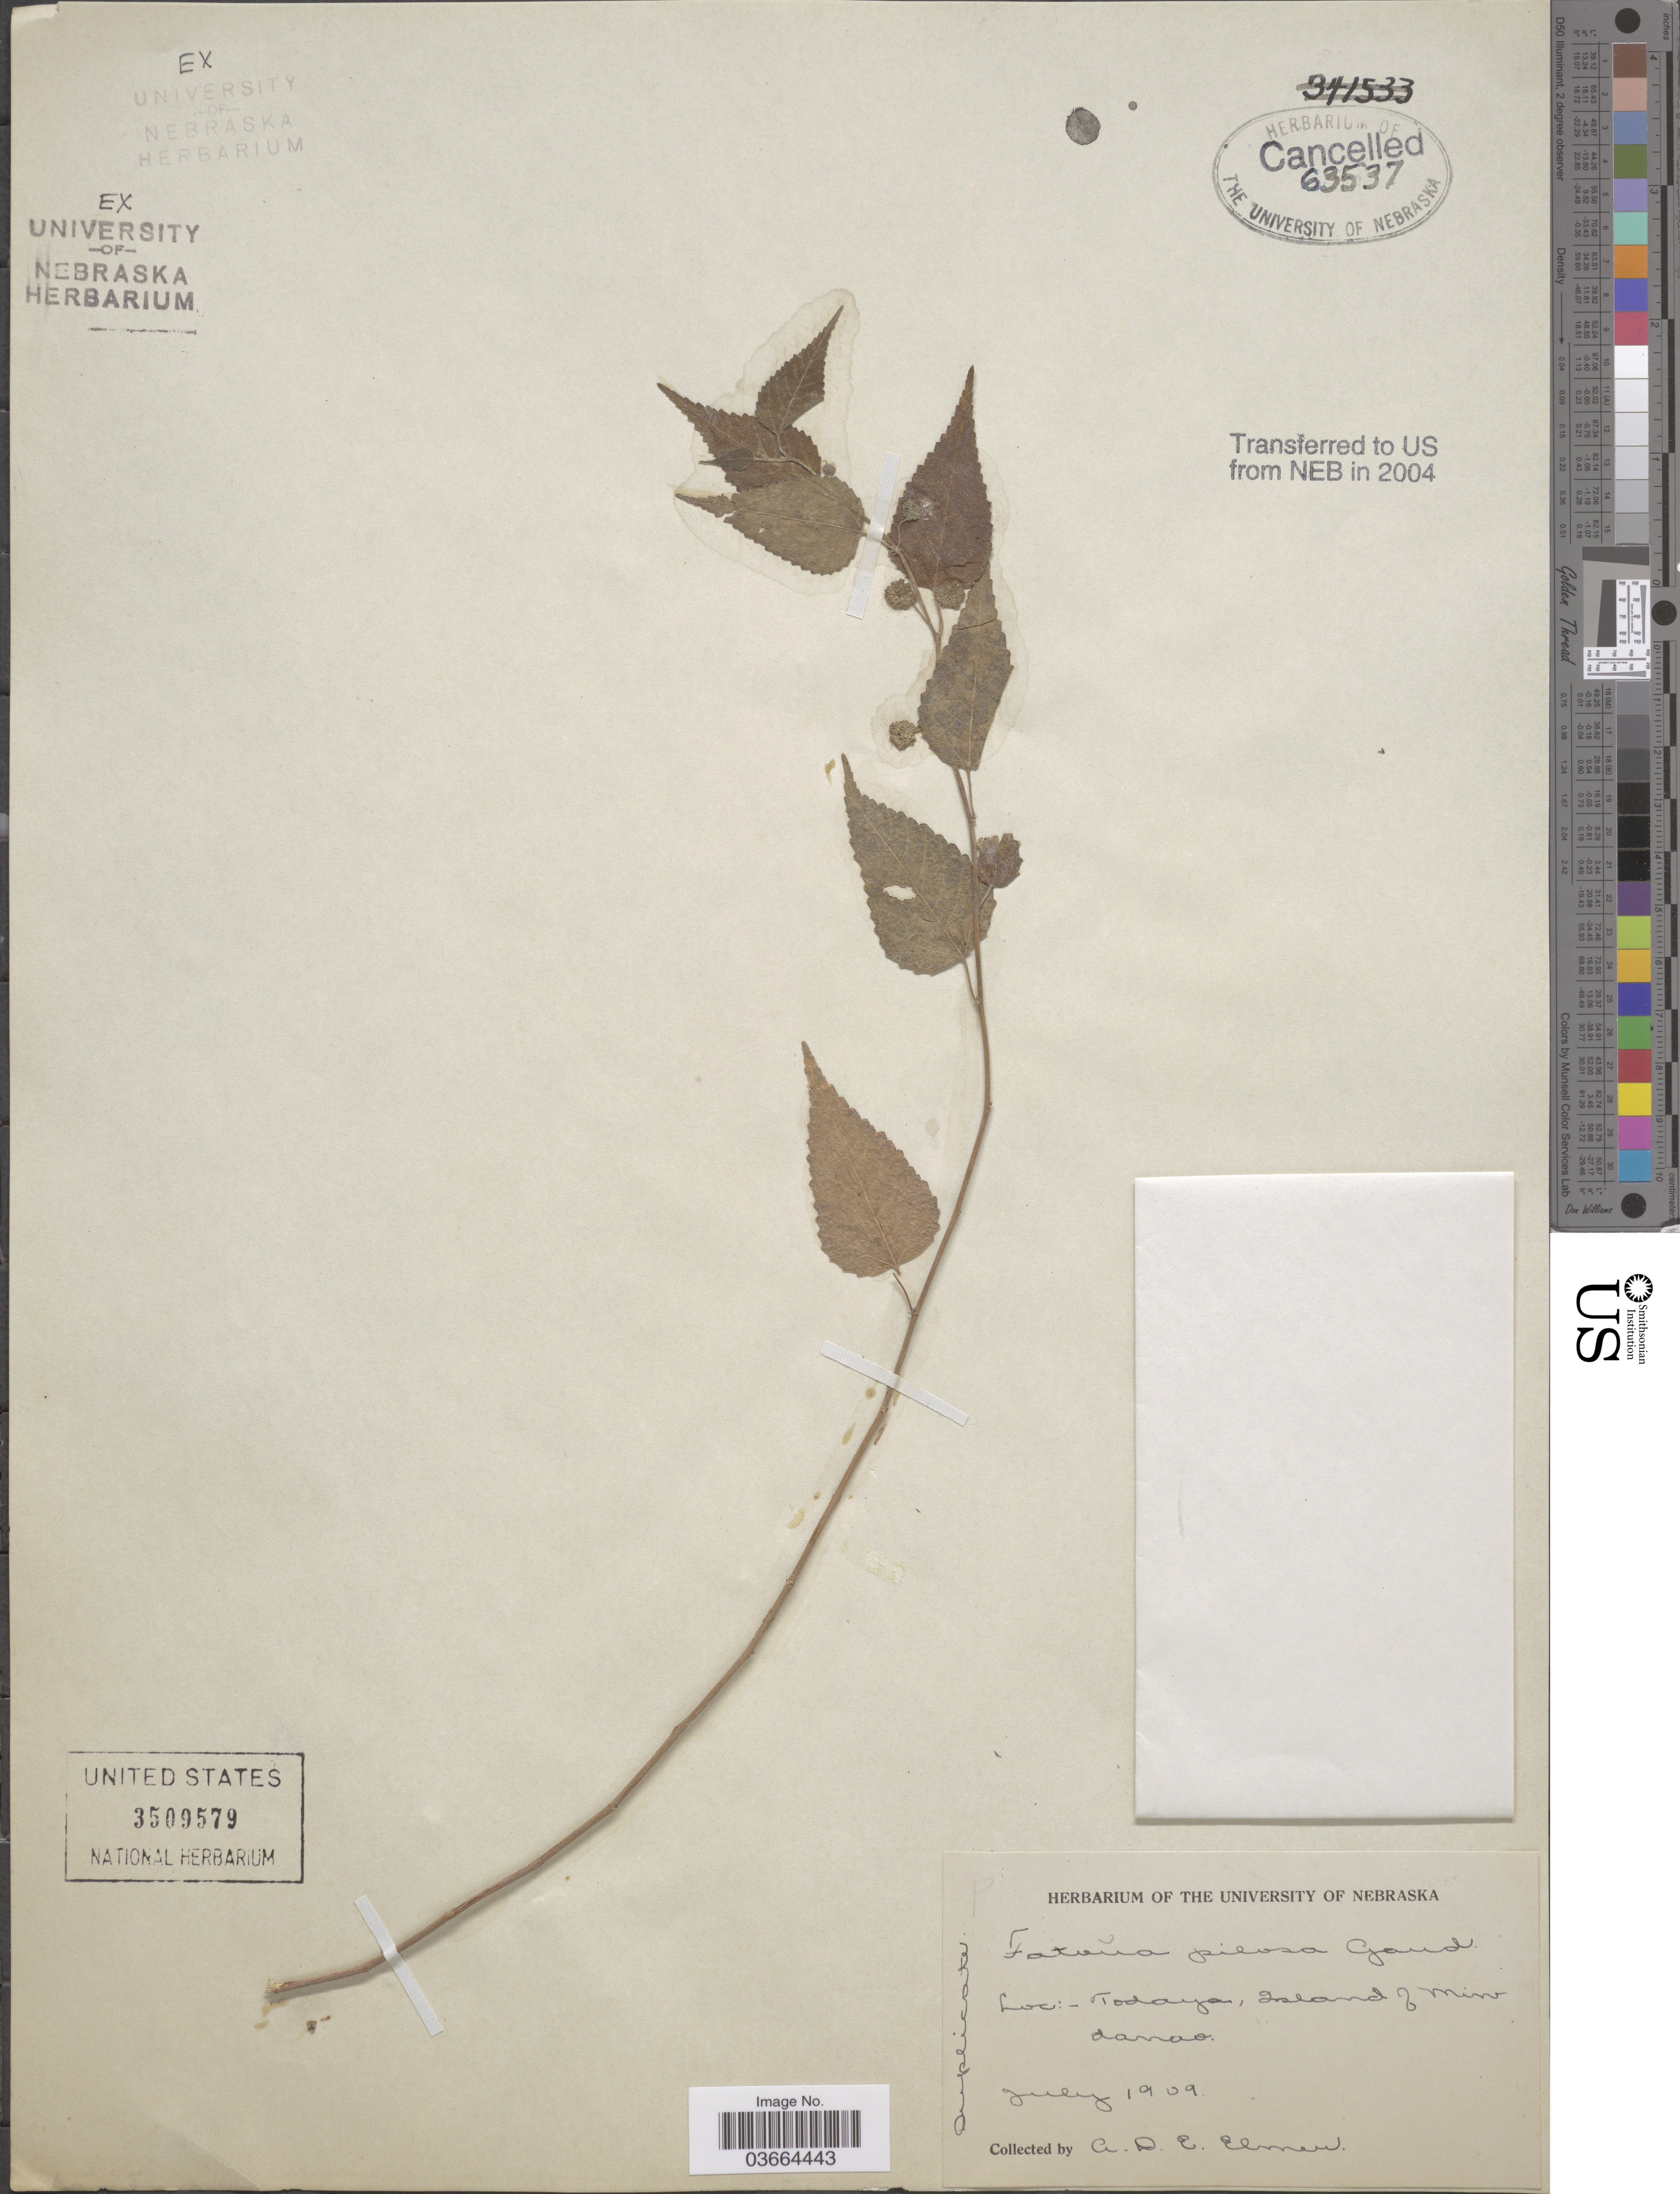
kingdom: Plantae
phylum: Tracheophyta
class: Magnoliopsida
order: Rosales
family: Moraceae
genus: Fatoua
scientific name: Fatoua pilosa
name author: Gaudich.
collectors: A. D. E. Elmer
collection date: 1909-07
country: Philippines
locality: Todaya, Island of Mindanao.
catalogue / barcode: US 3509579